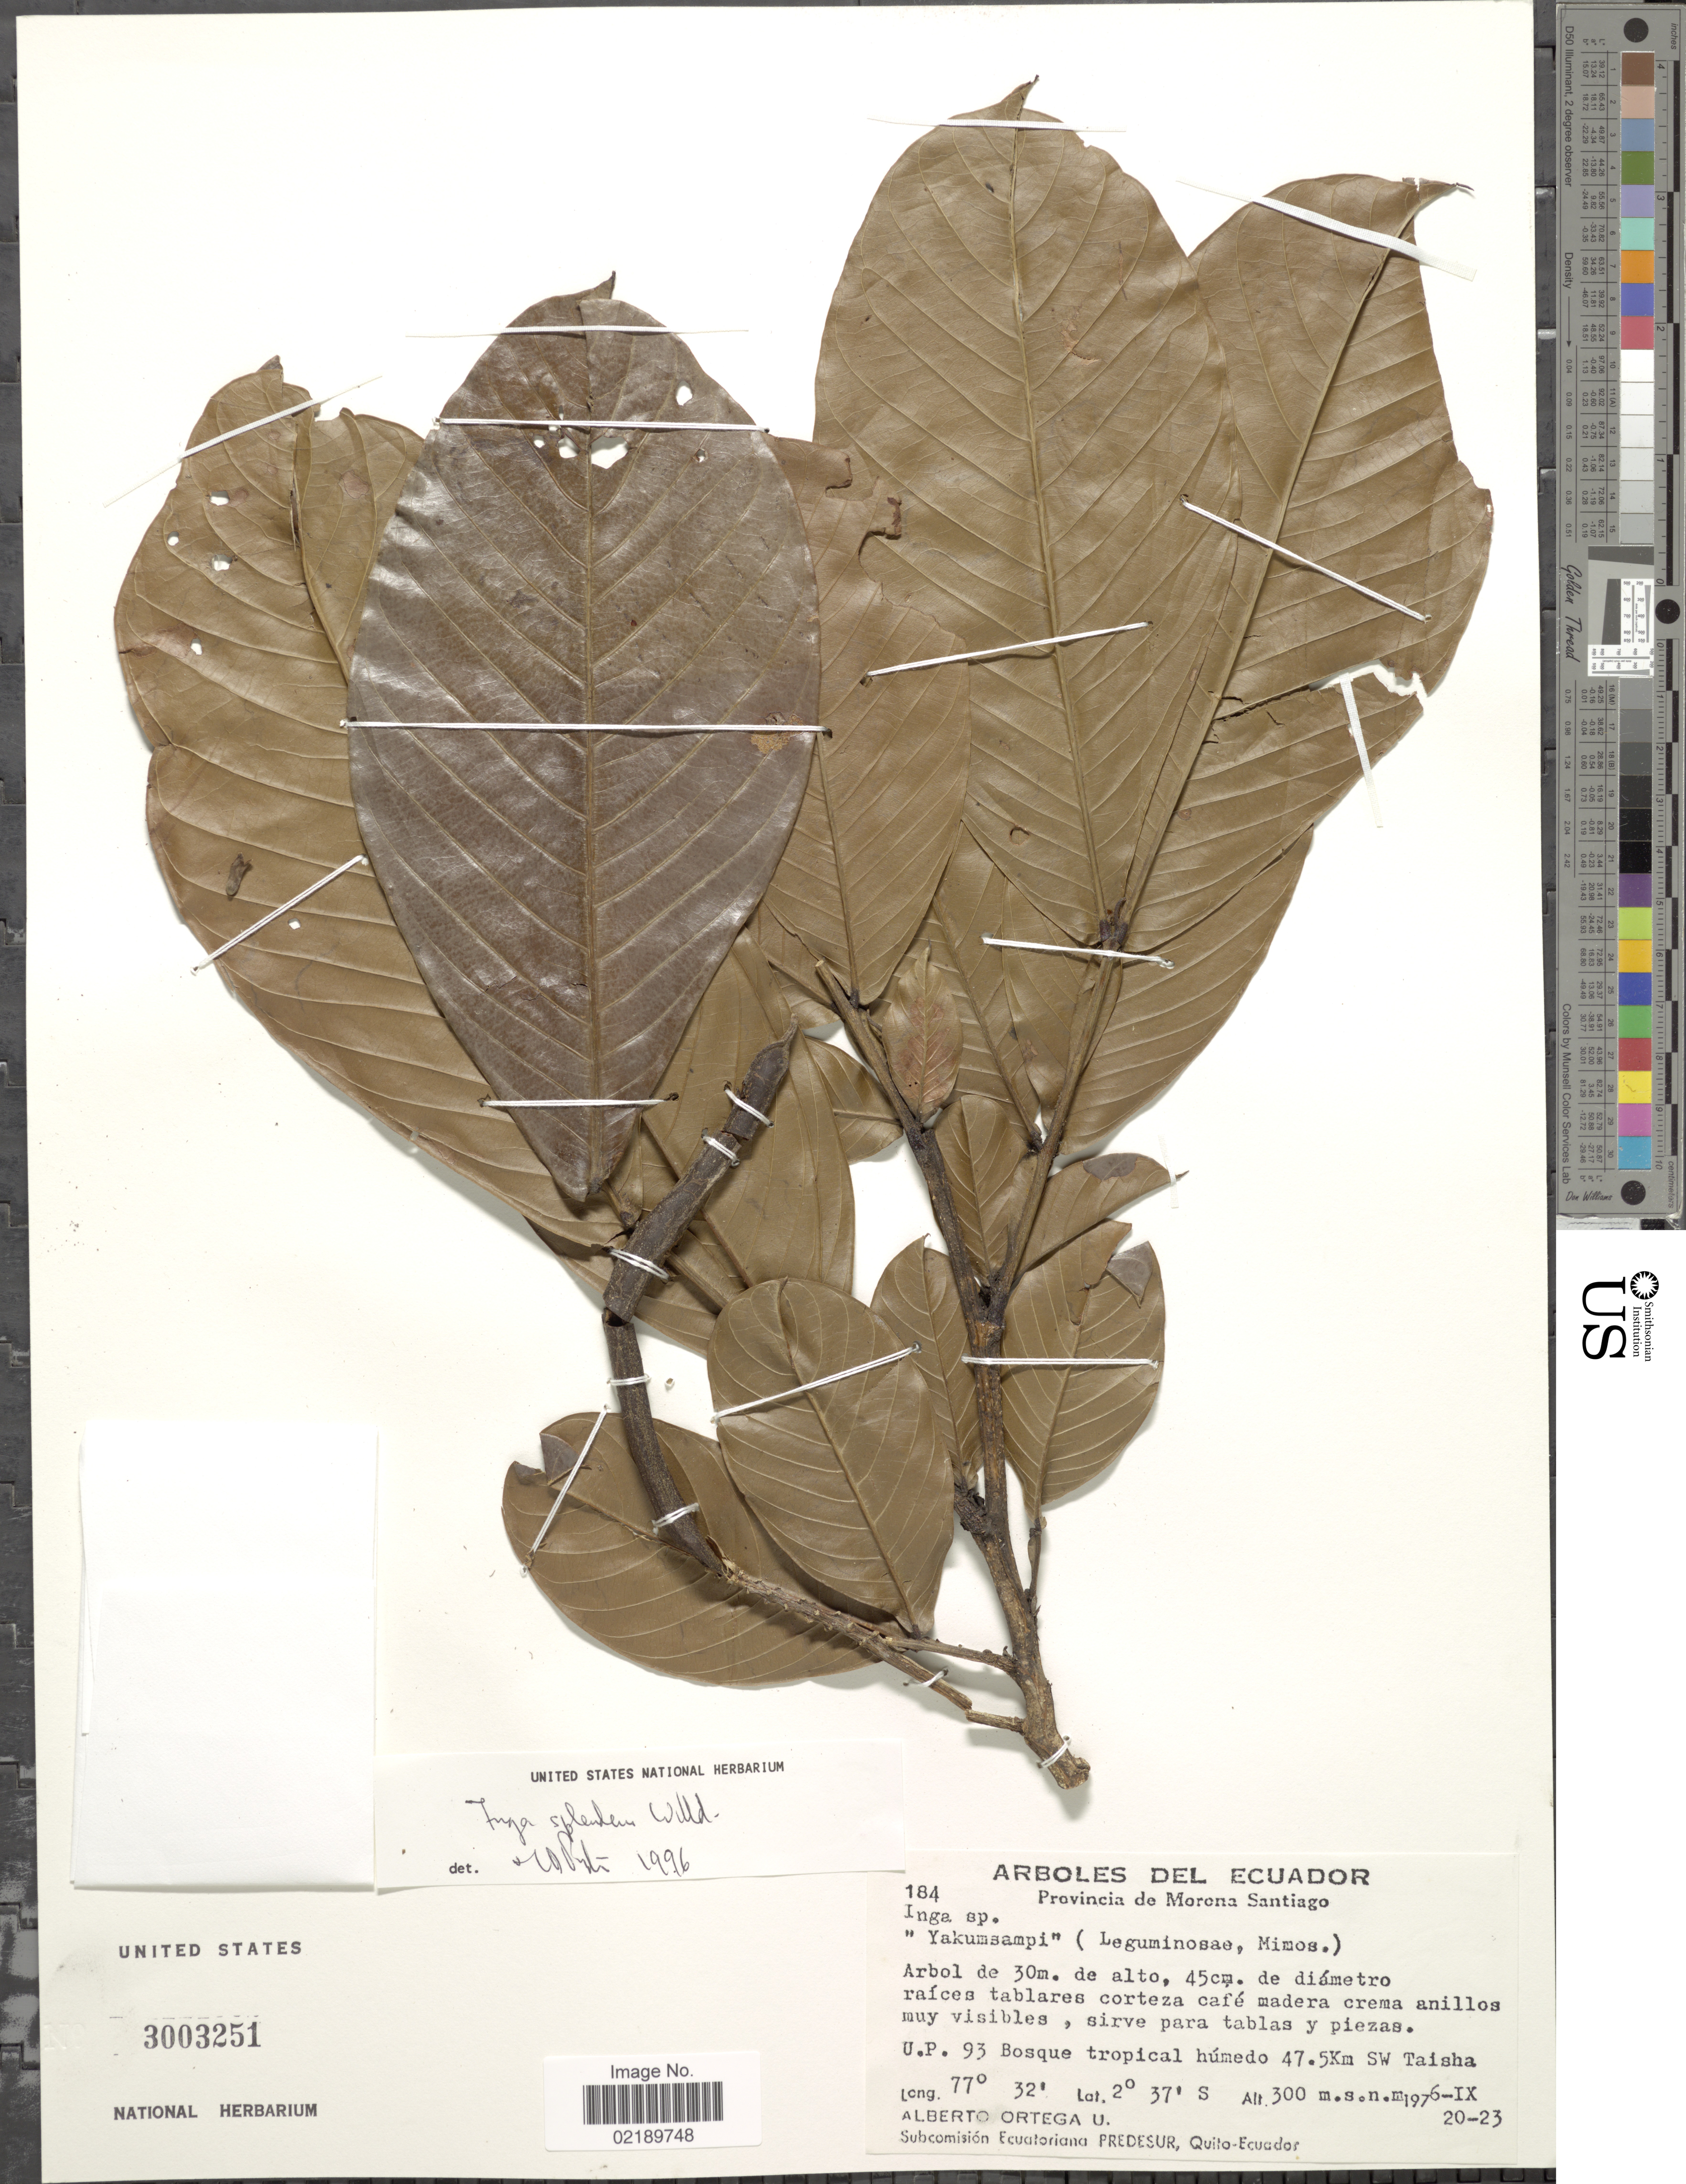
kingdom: Plantae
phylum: Tracheophyta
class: Magnoliopsida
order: Fabales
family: Fabaceae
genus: Inga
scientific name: Inga splendens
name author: Willd.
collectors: A. T. Ortega U.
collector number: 184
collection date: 1976-09-20/1976-09-23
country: Ecuador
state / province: Morona-Santiago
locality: Provincia de Morona Santiago. U.P. 93 Bosque tropical húmedo 47.5Km SW Taisha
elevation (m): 300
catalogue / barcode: US 3003251